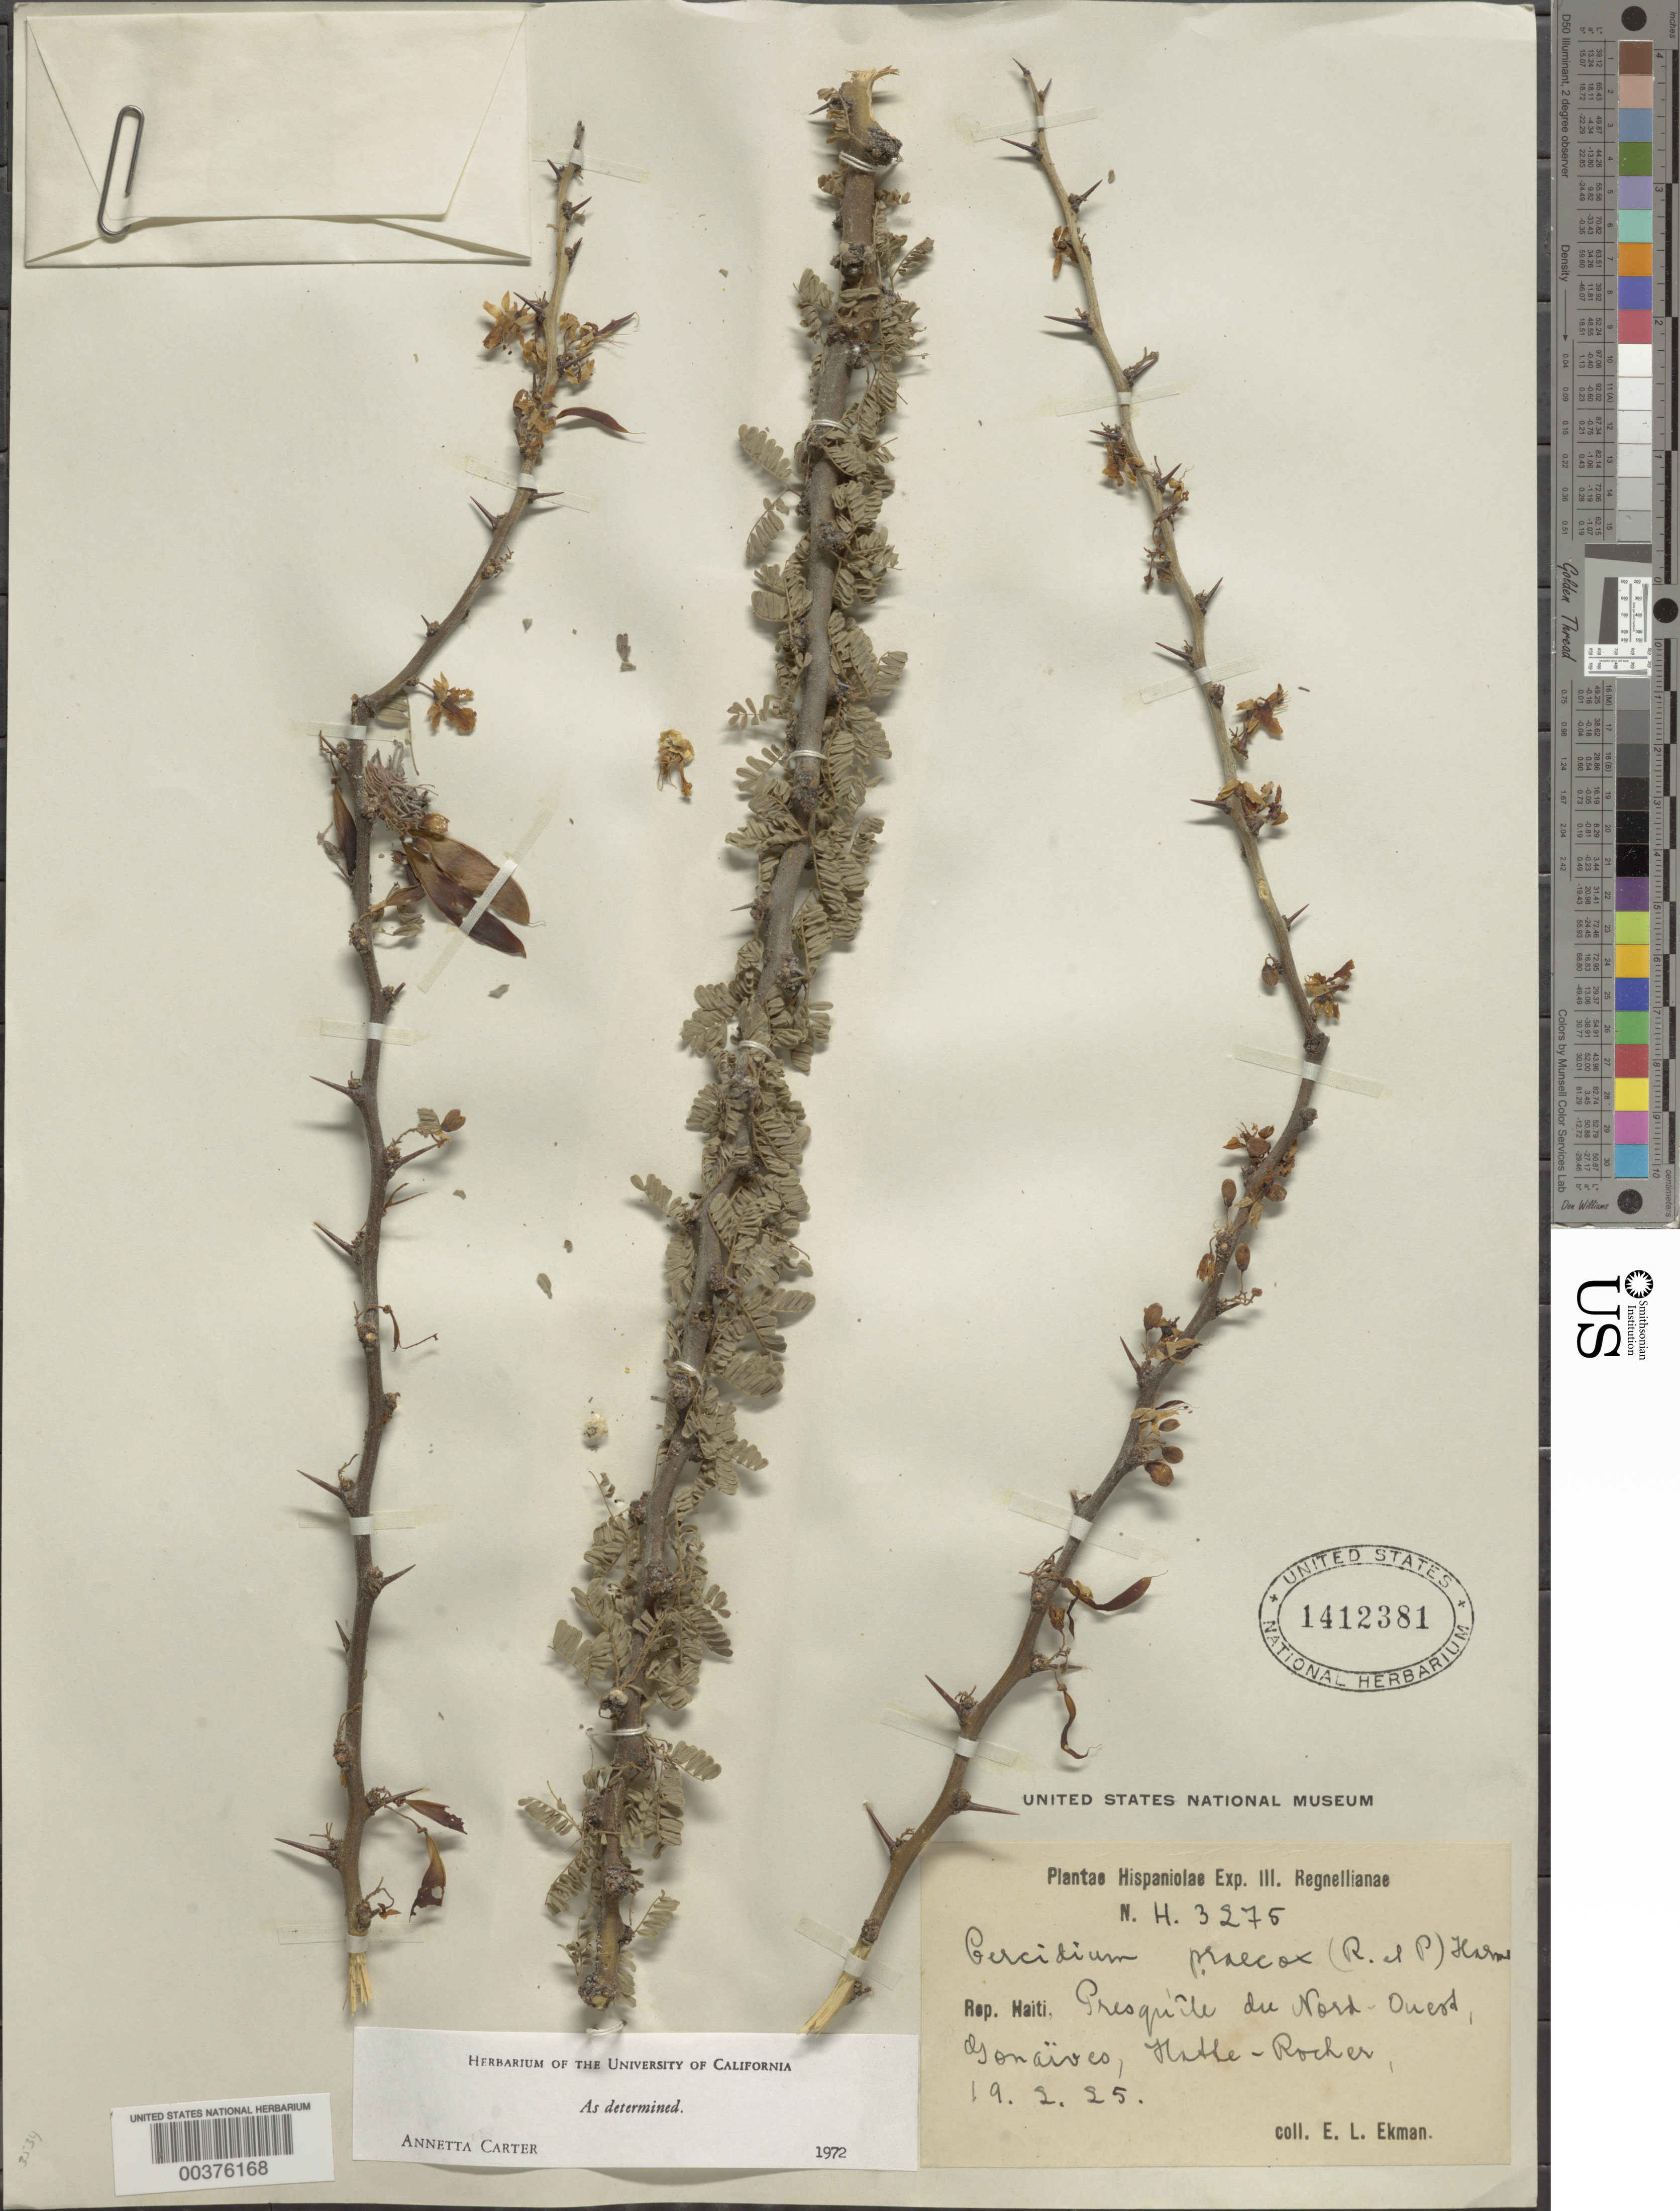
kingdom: Plantae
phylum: Tracheophyta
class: Magnoliopsida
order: Fabales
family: Fabaceae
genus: Parkinsonia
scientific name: Parkinsonia praecox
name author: (Ruiz & Pav.) J.E. Hawkins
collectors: E. L. Ekman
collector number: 3275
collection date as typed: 19 Feb 1925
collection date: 1925-02-19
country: Haiti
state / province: Nord-Ouest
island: Hispaniola Island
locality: Les gonaives, hatte-rochar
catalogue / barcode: US 1412381